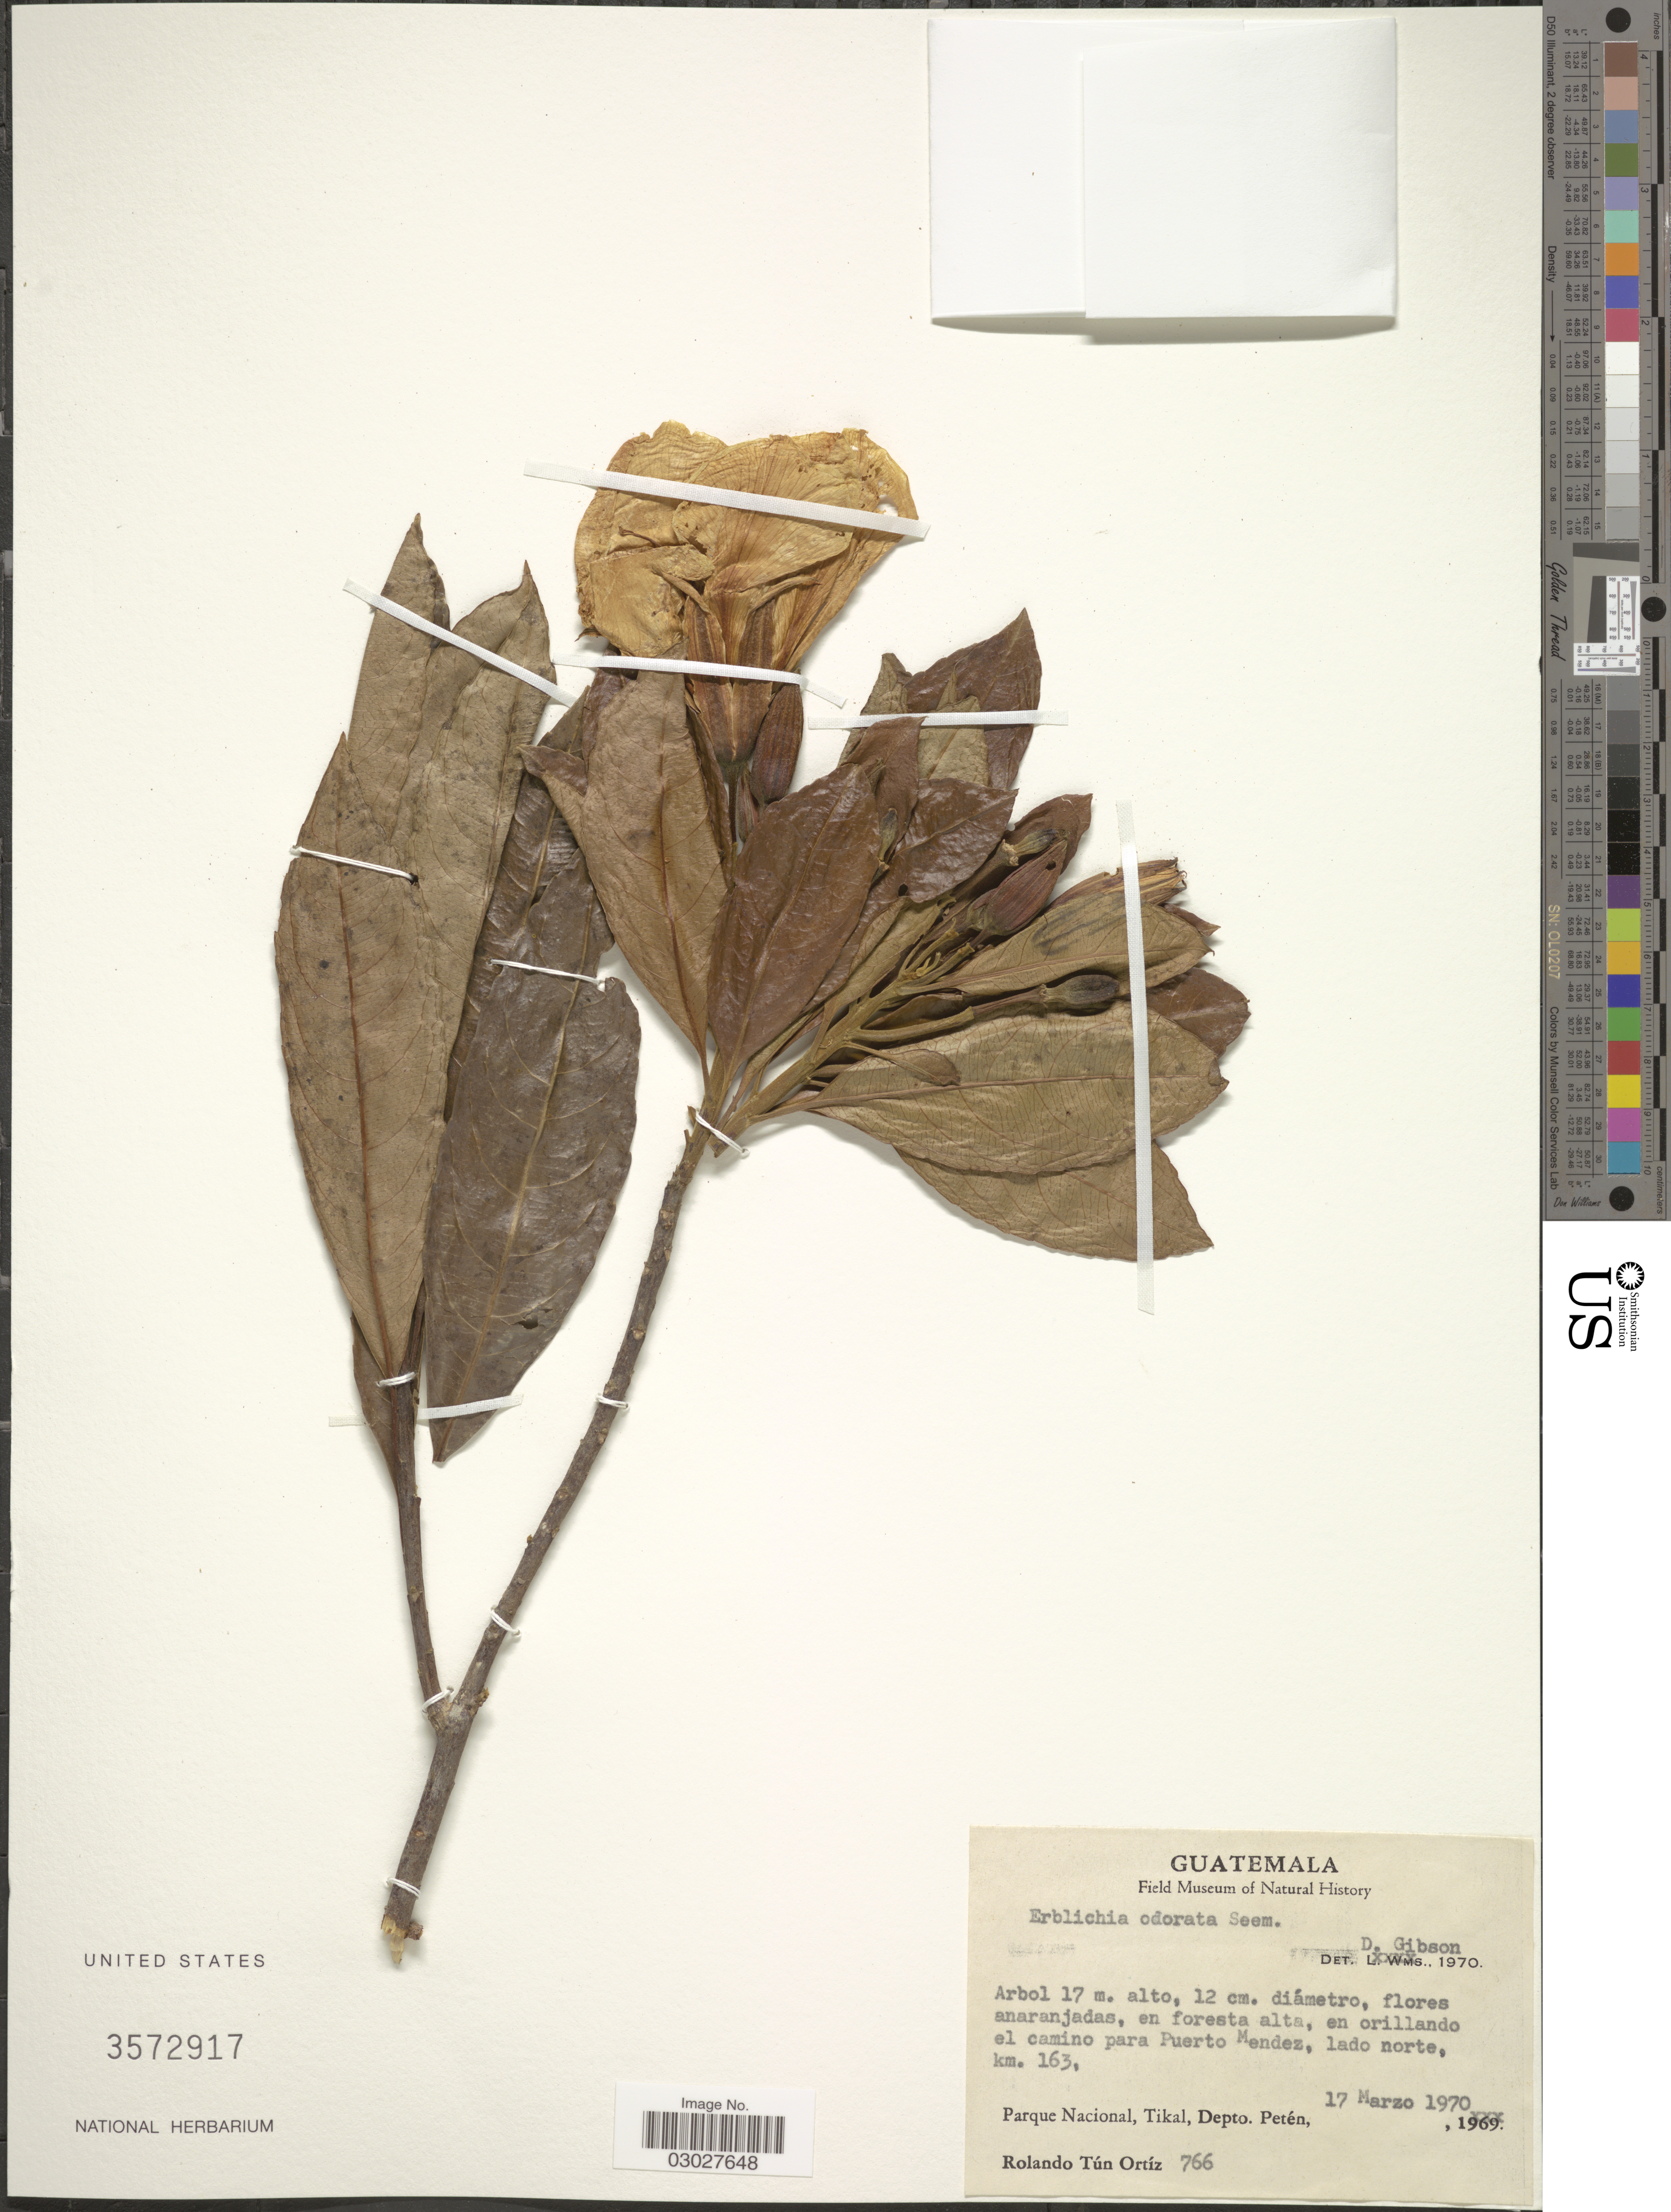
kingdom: Plantae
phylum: Tracheophyta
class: Magnoliopsida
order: Malpighiales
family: Turneraceae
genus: Erblichia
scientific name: Erblichia odorata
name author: Seem.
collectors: R. T. Ortíz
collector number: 766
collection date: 1970-03-17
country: Guatemala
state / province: El Petén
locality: En orillando el camino para Puerto Mendez, lado norte, km. 163. Parque Nacional, Tikal, Depto. Petén.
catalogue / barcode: US 3572917